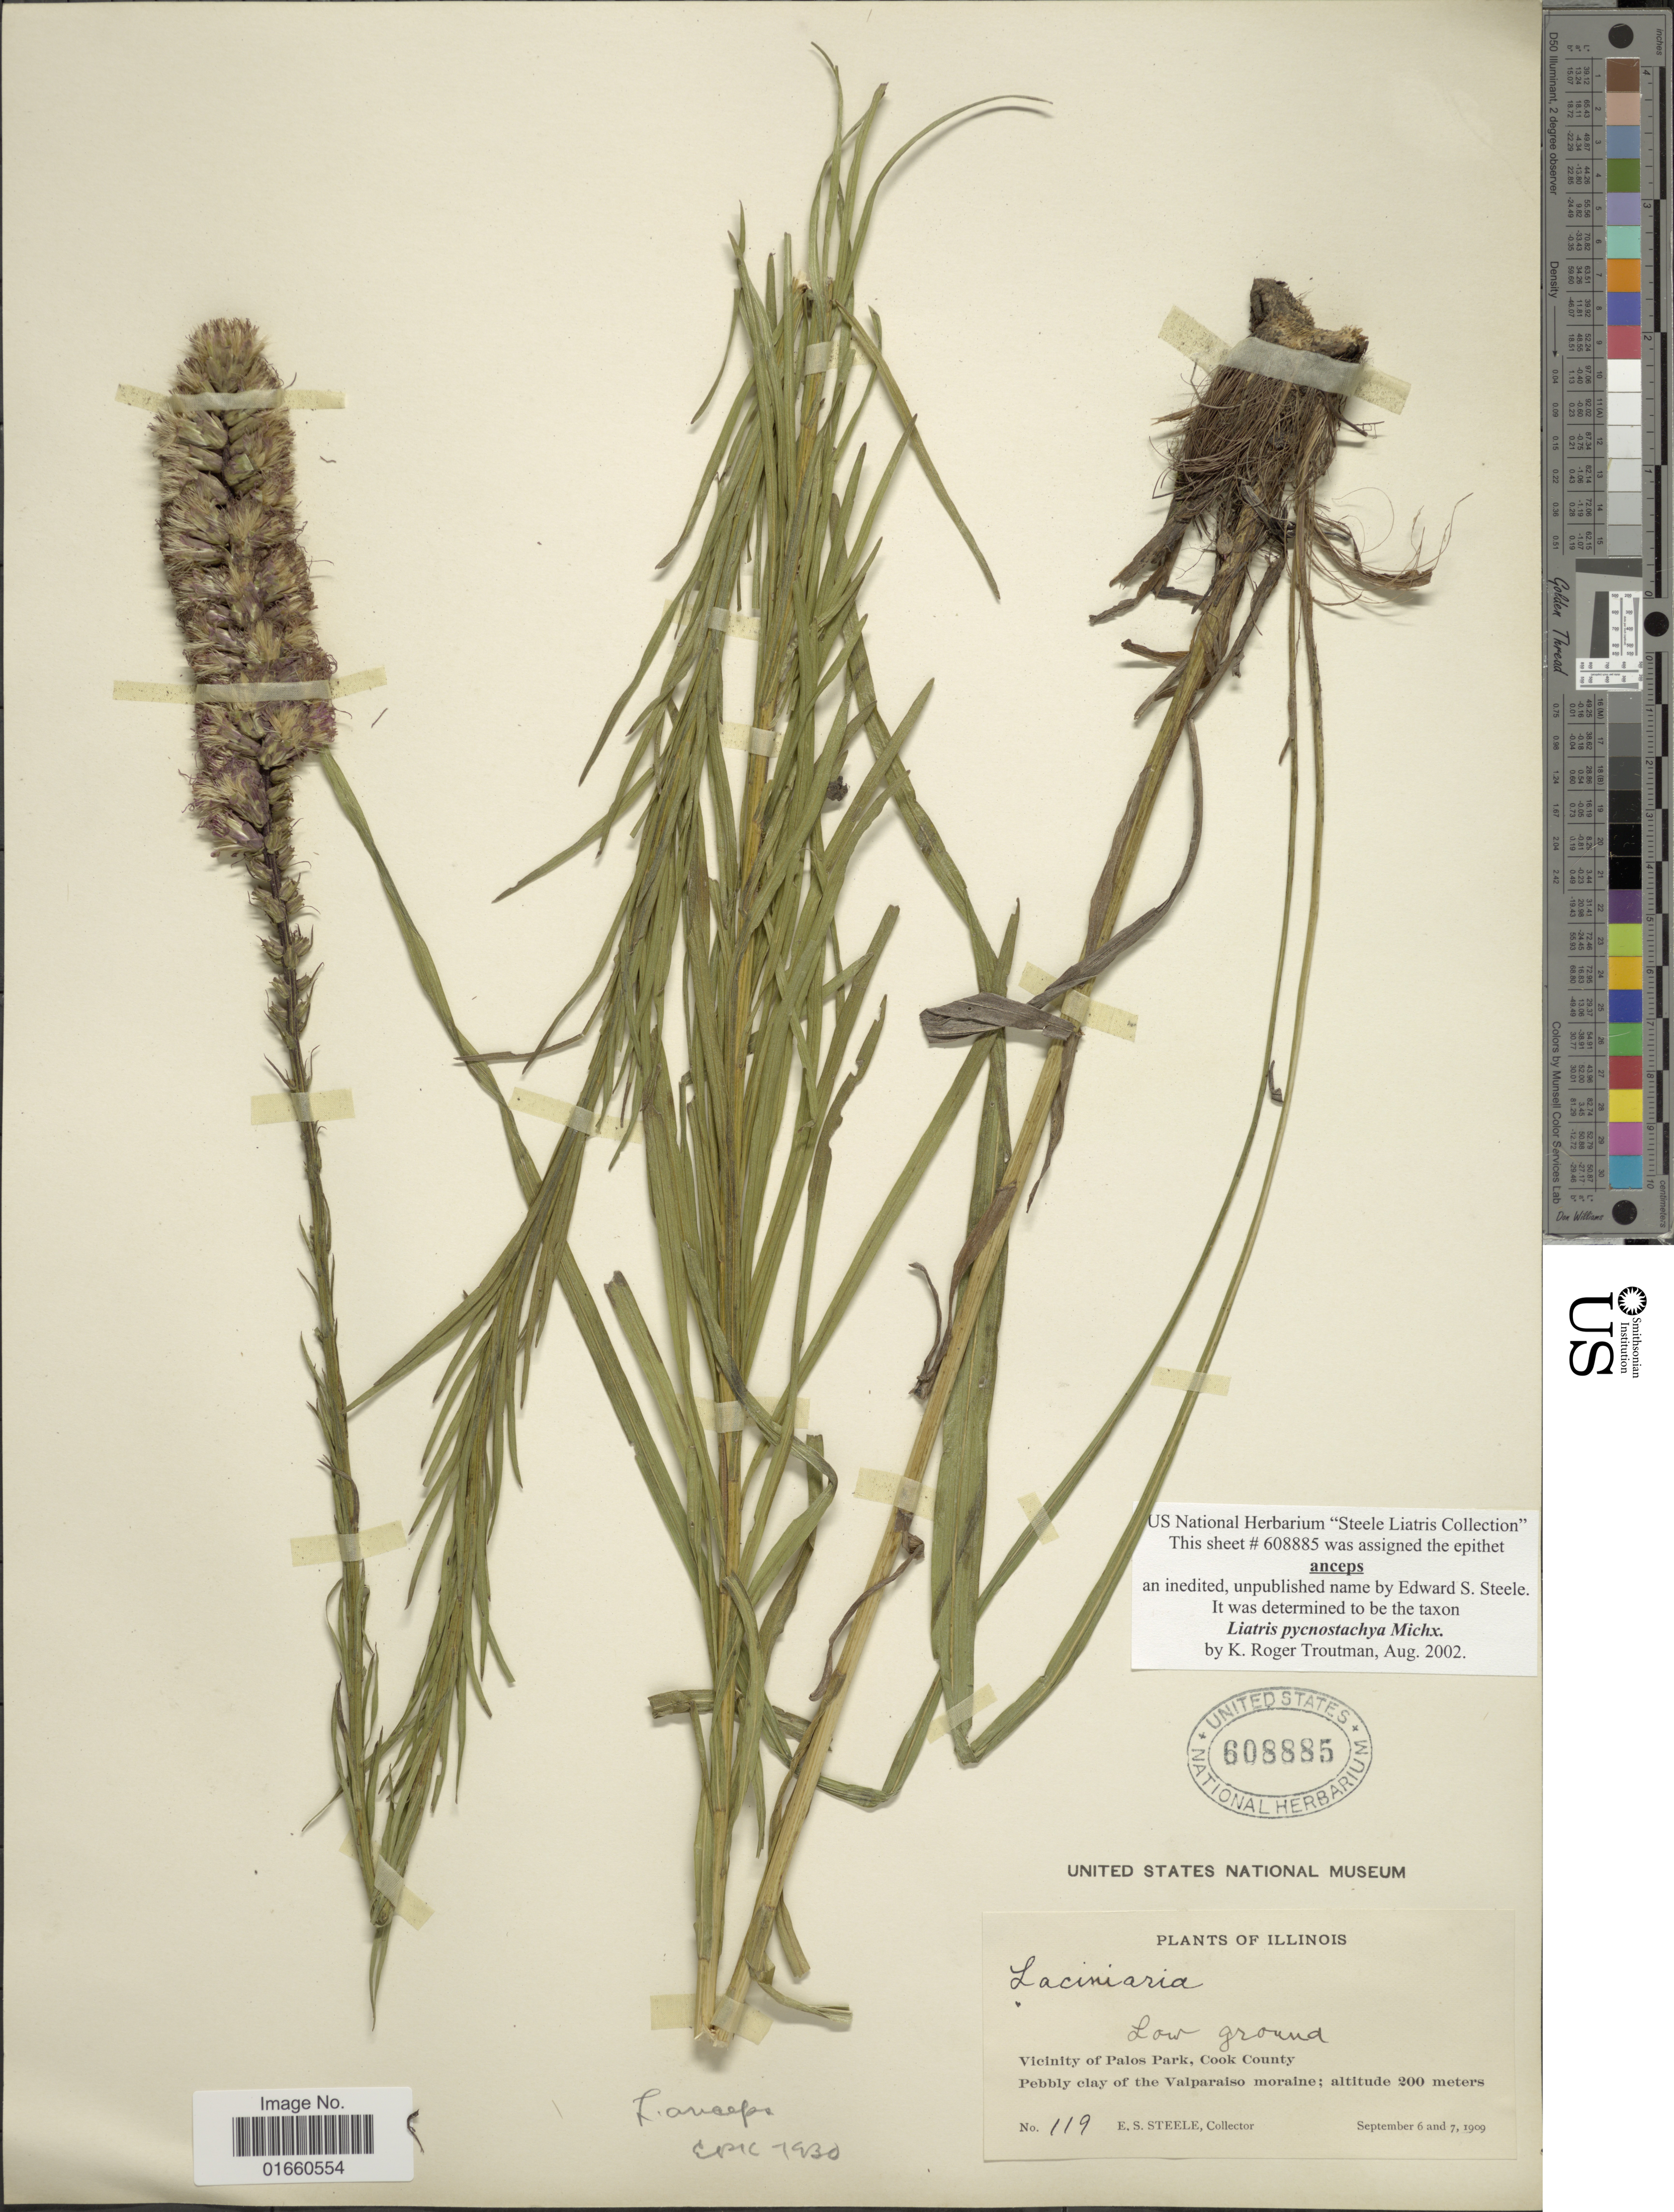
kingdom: Plantae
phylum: Tracheophyta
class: Magnoliopsida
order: Asterales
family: Asteraceae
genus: Liatris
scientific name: Liatris pycnostachya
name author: Michx.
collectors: E. Steele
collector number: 119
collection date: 1909-09-06/1909-09-07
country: United States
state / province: Illinois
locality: Vicinity of Palos Park, Cook County, Pebbly clay of the Valparaiso moraine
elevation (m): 200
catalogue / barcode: US 608885